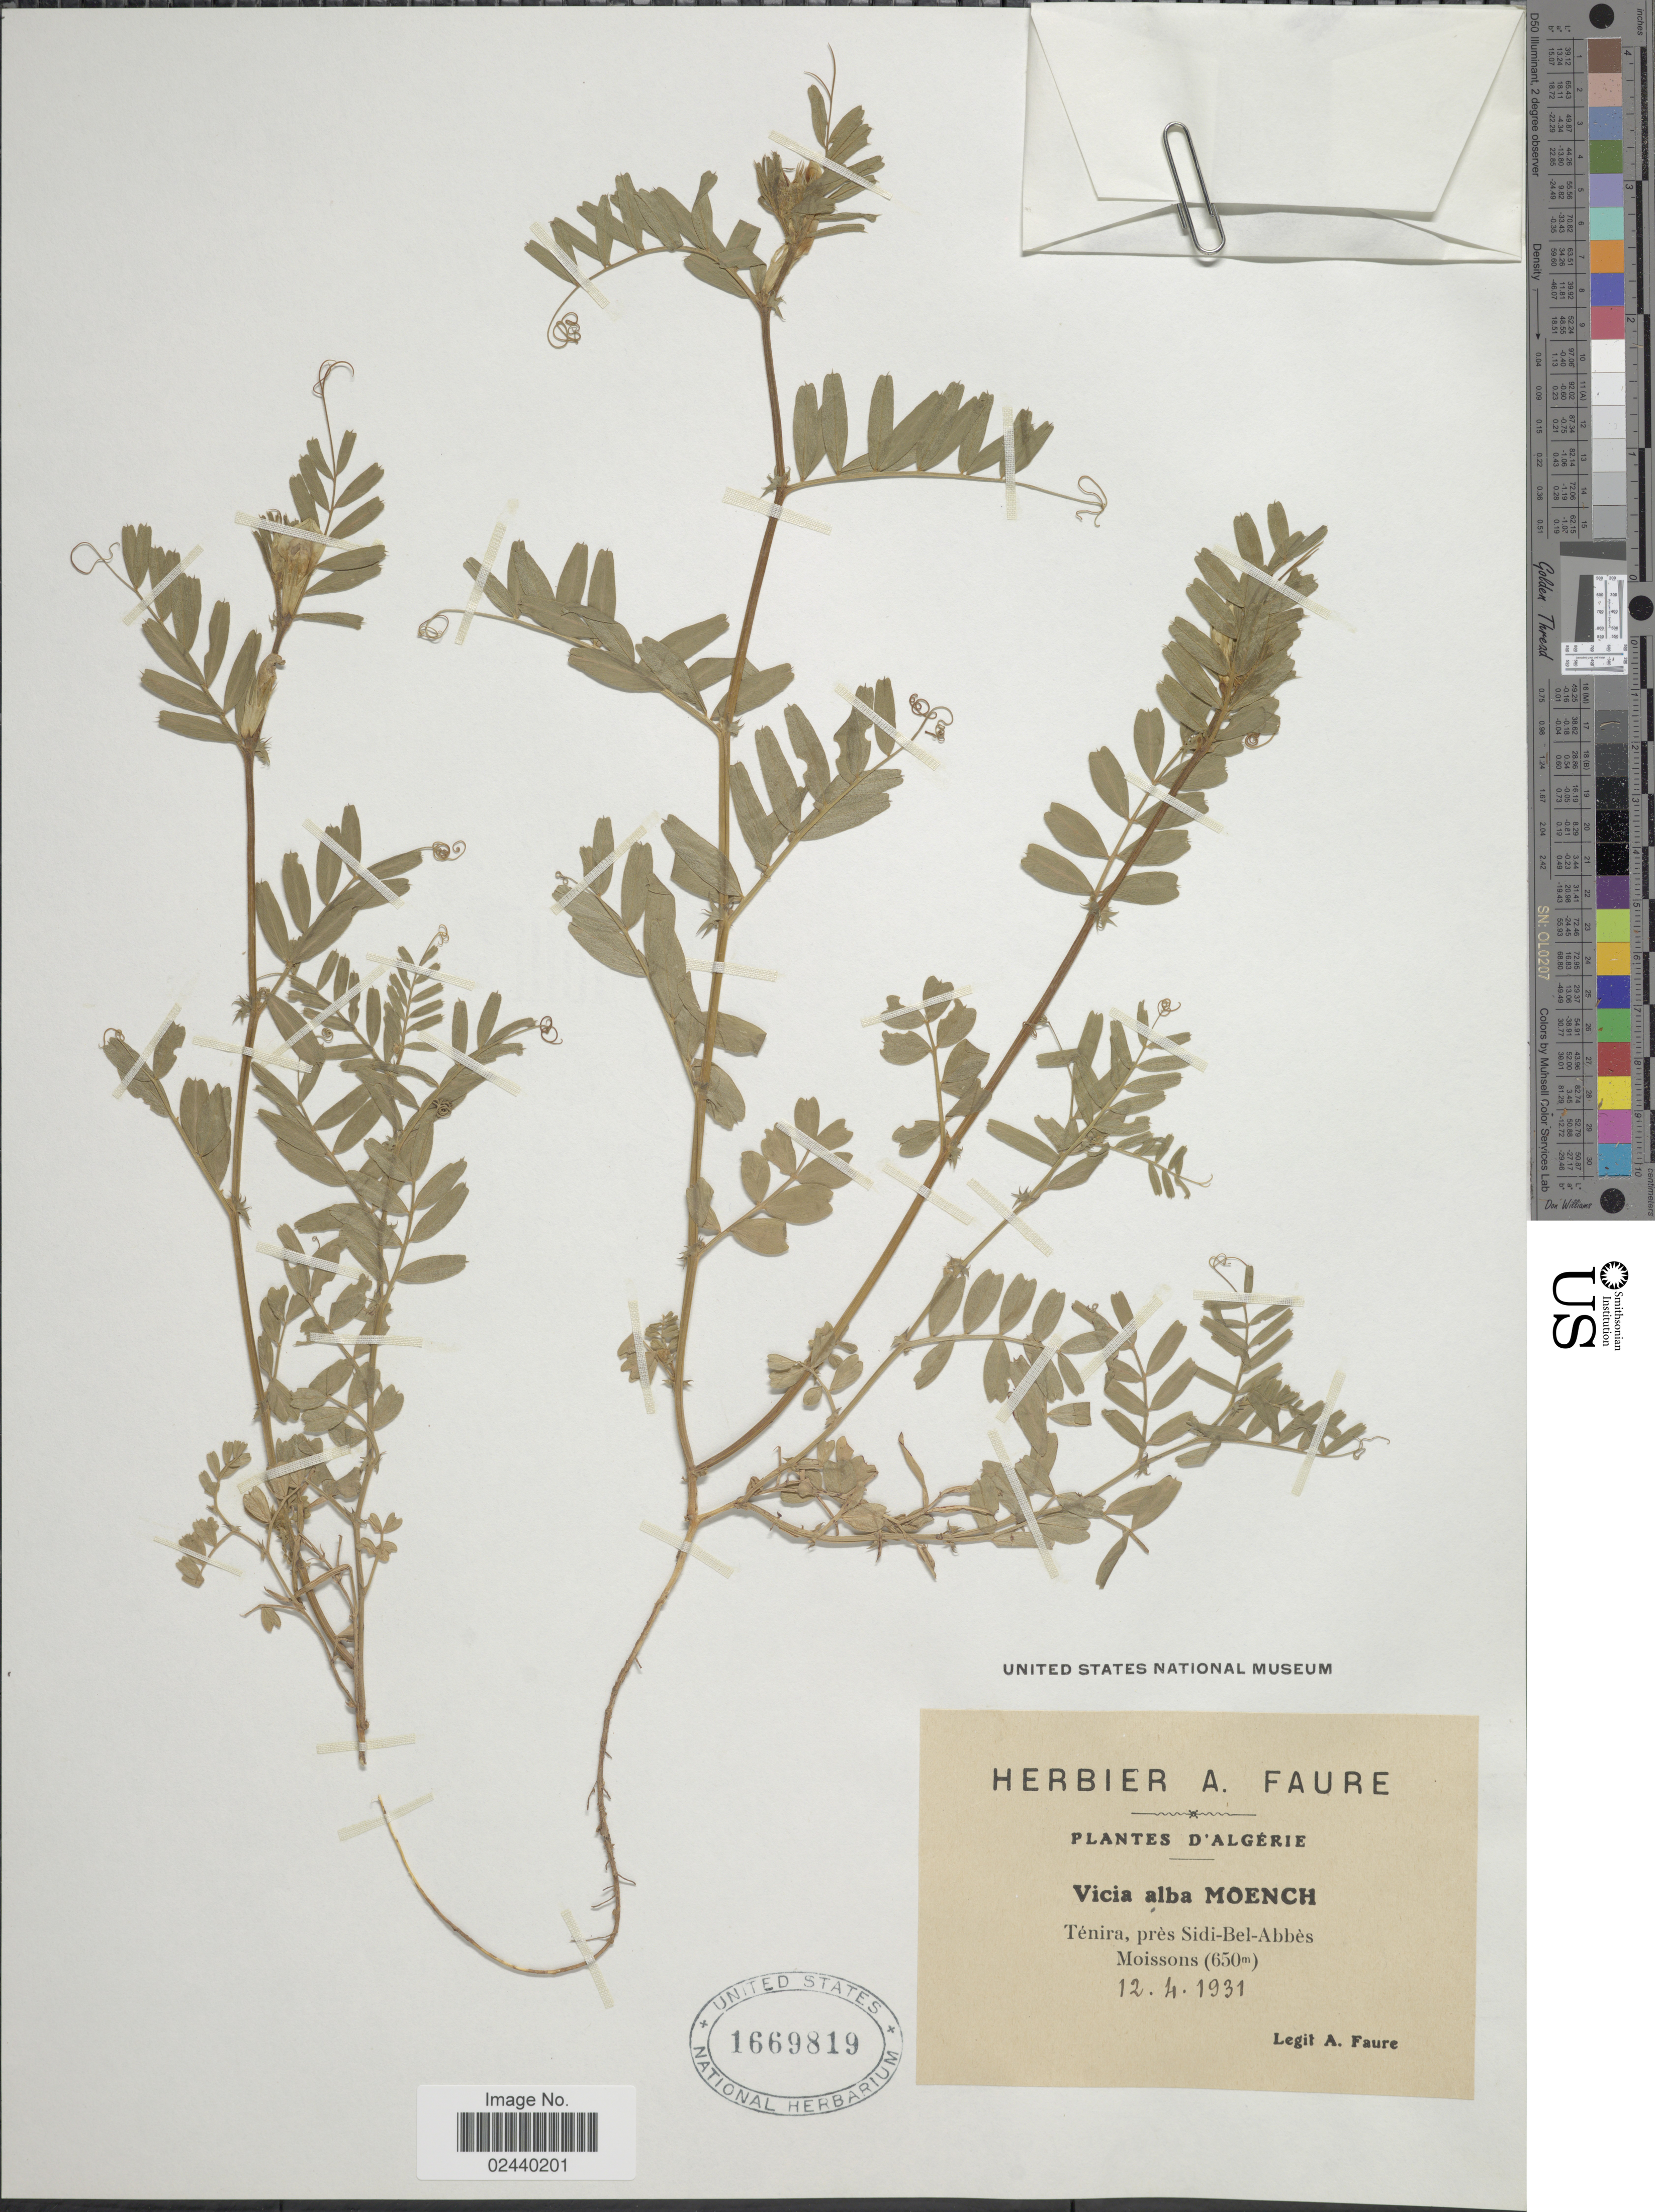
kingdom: Plantae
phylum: Tracheophyta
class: Magnoliopsida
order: Fabales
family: Fabaceae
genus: Vicia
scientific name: Vicia alba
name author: Moench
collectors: A. Faure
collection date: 1931-04-12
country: Algeria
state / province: Sidi Bel Abbes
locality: Tenira, Moissons, D'Algerie.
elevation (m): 650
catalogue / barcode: US 1669819